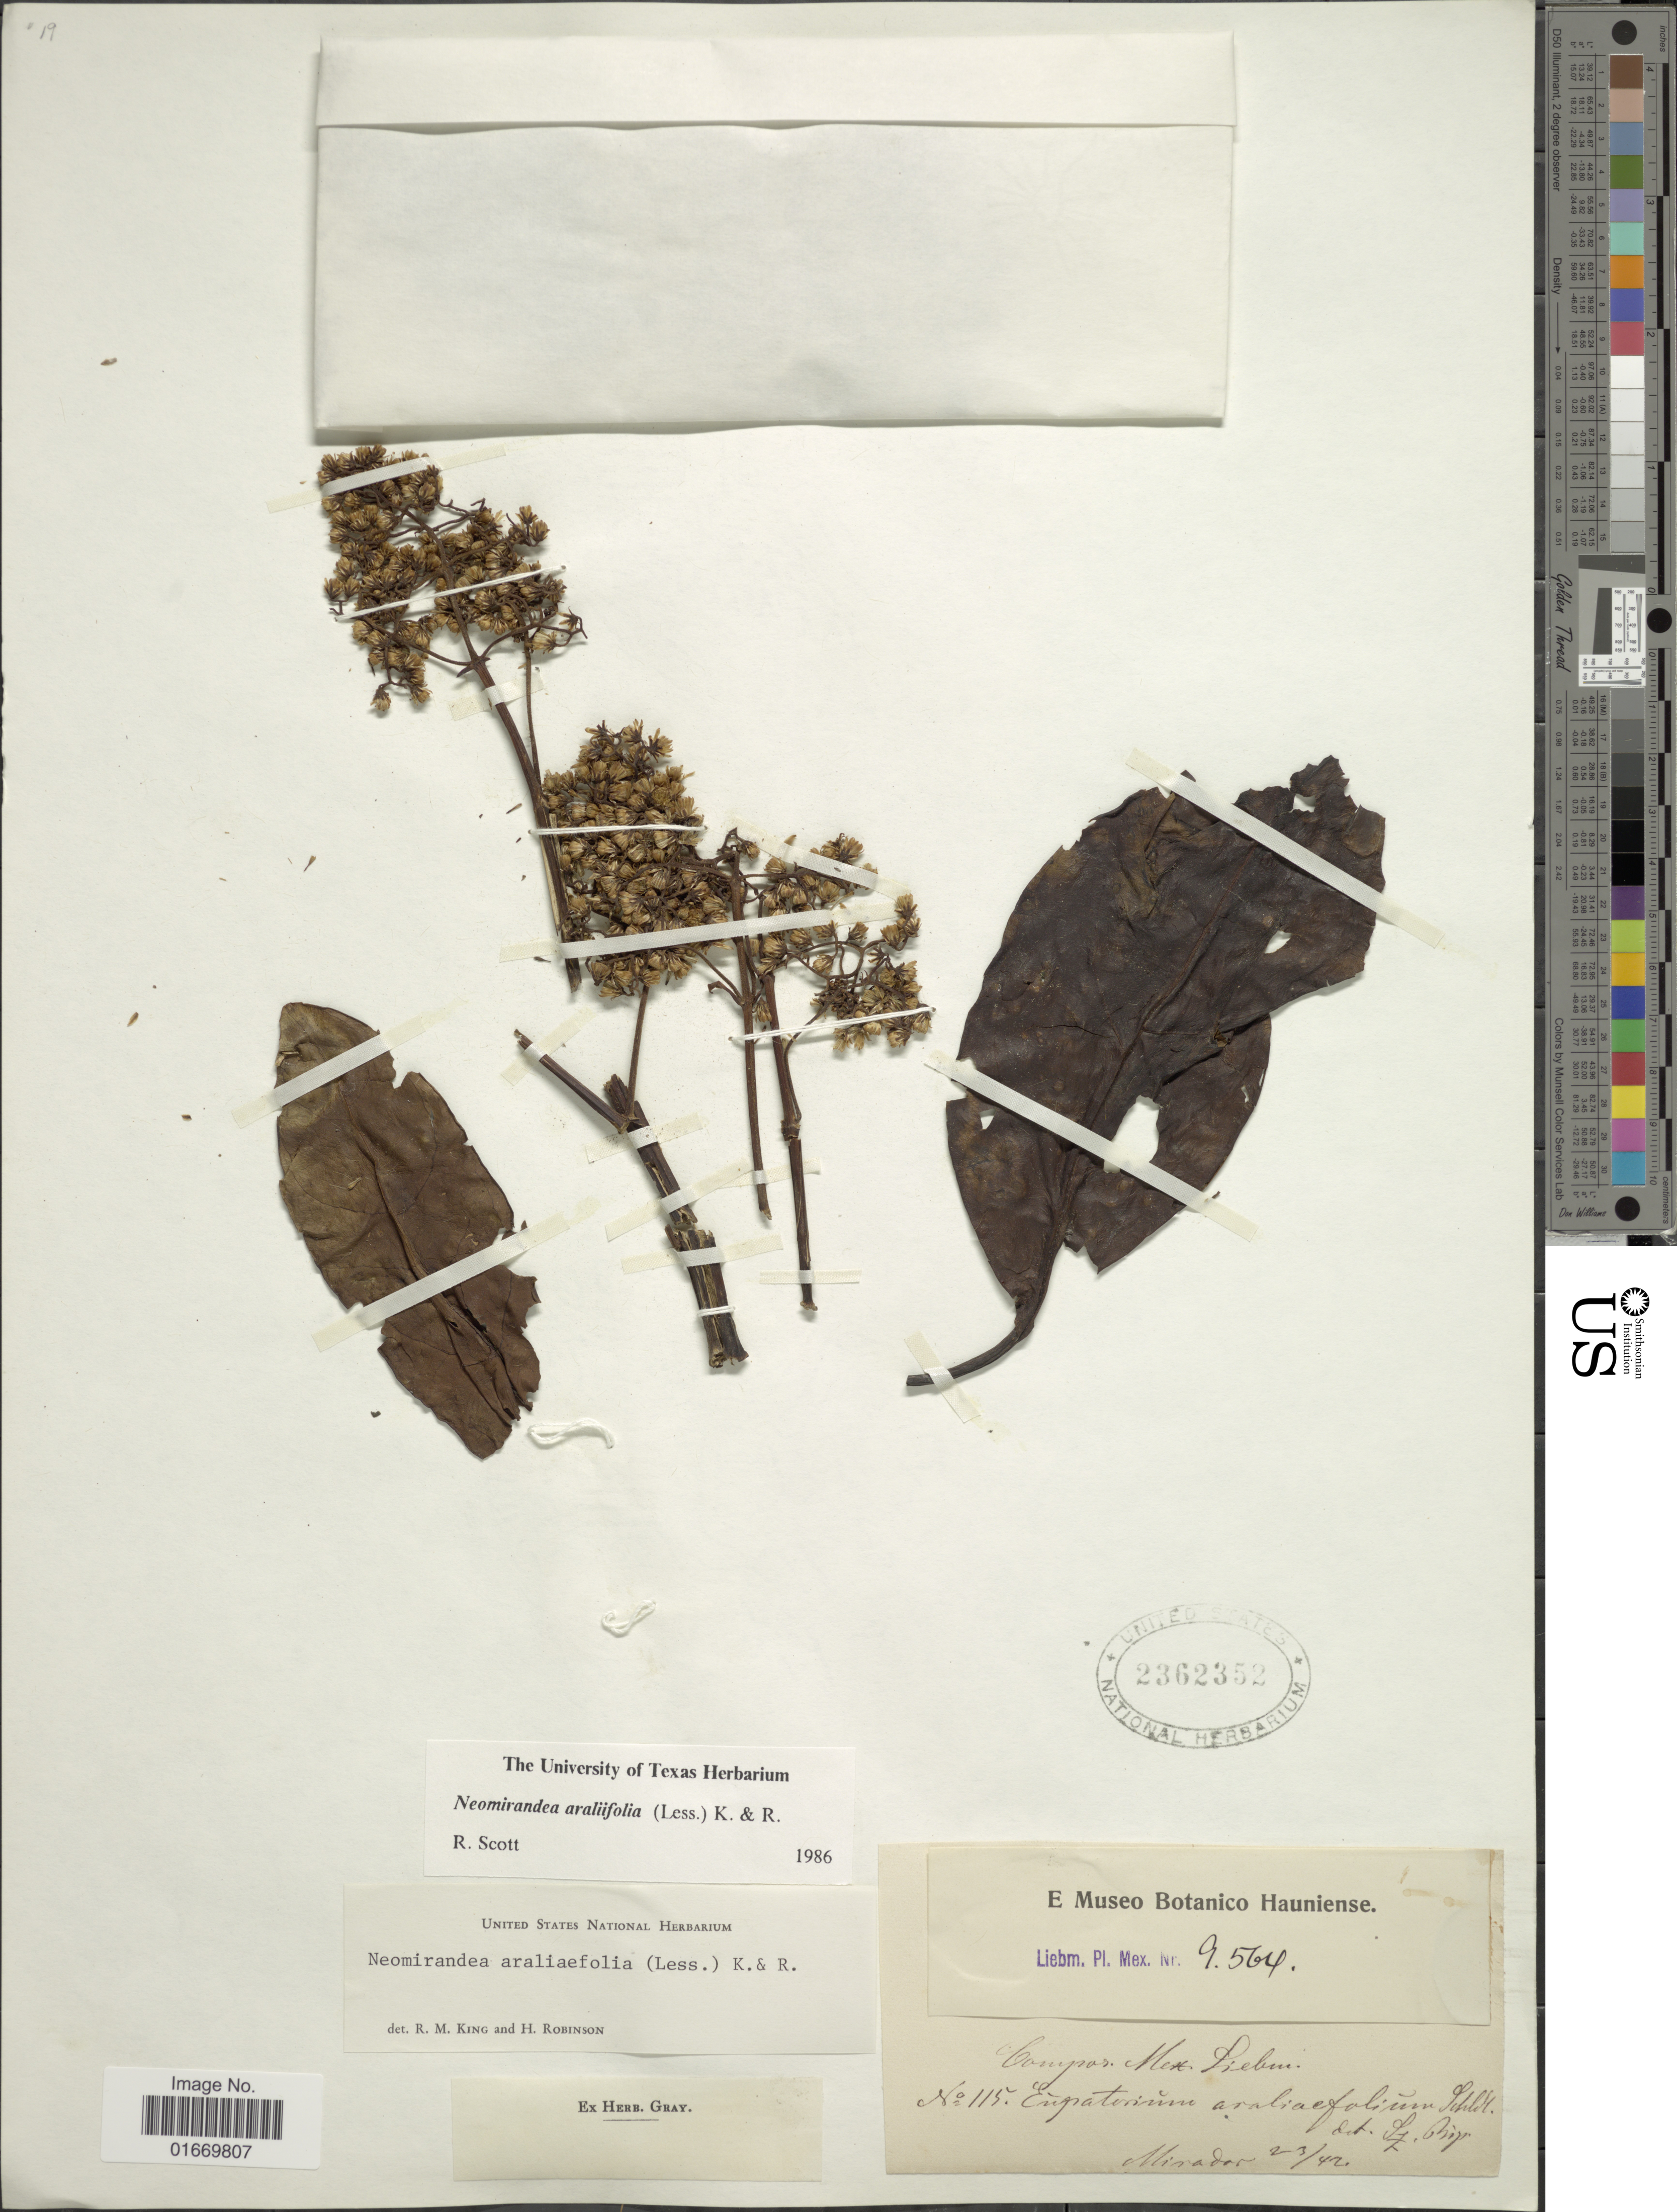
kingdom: Plantae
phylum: Tracheophyta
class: Magnoliopsida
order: Asterales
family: Asteraceae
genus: Neomirandea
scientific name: Neomirandea araliaefolia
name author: (Less.) R.M. King & H. Rob.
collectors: Mirador, --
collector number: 115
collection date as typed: Transcribed d/m/y: /2/42 to /3/42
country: Mexico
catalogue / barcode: US 2362352